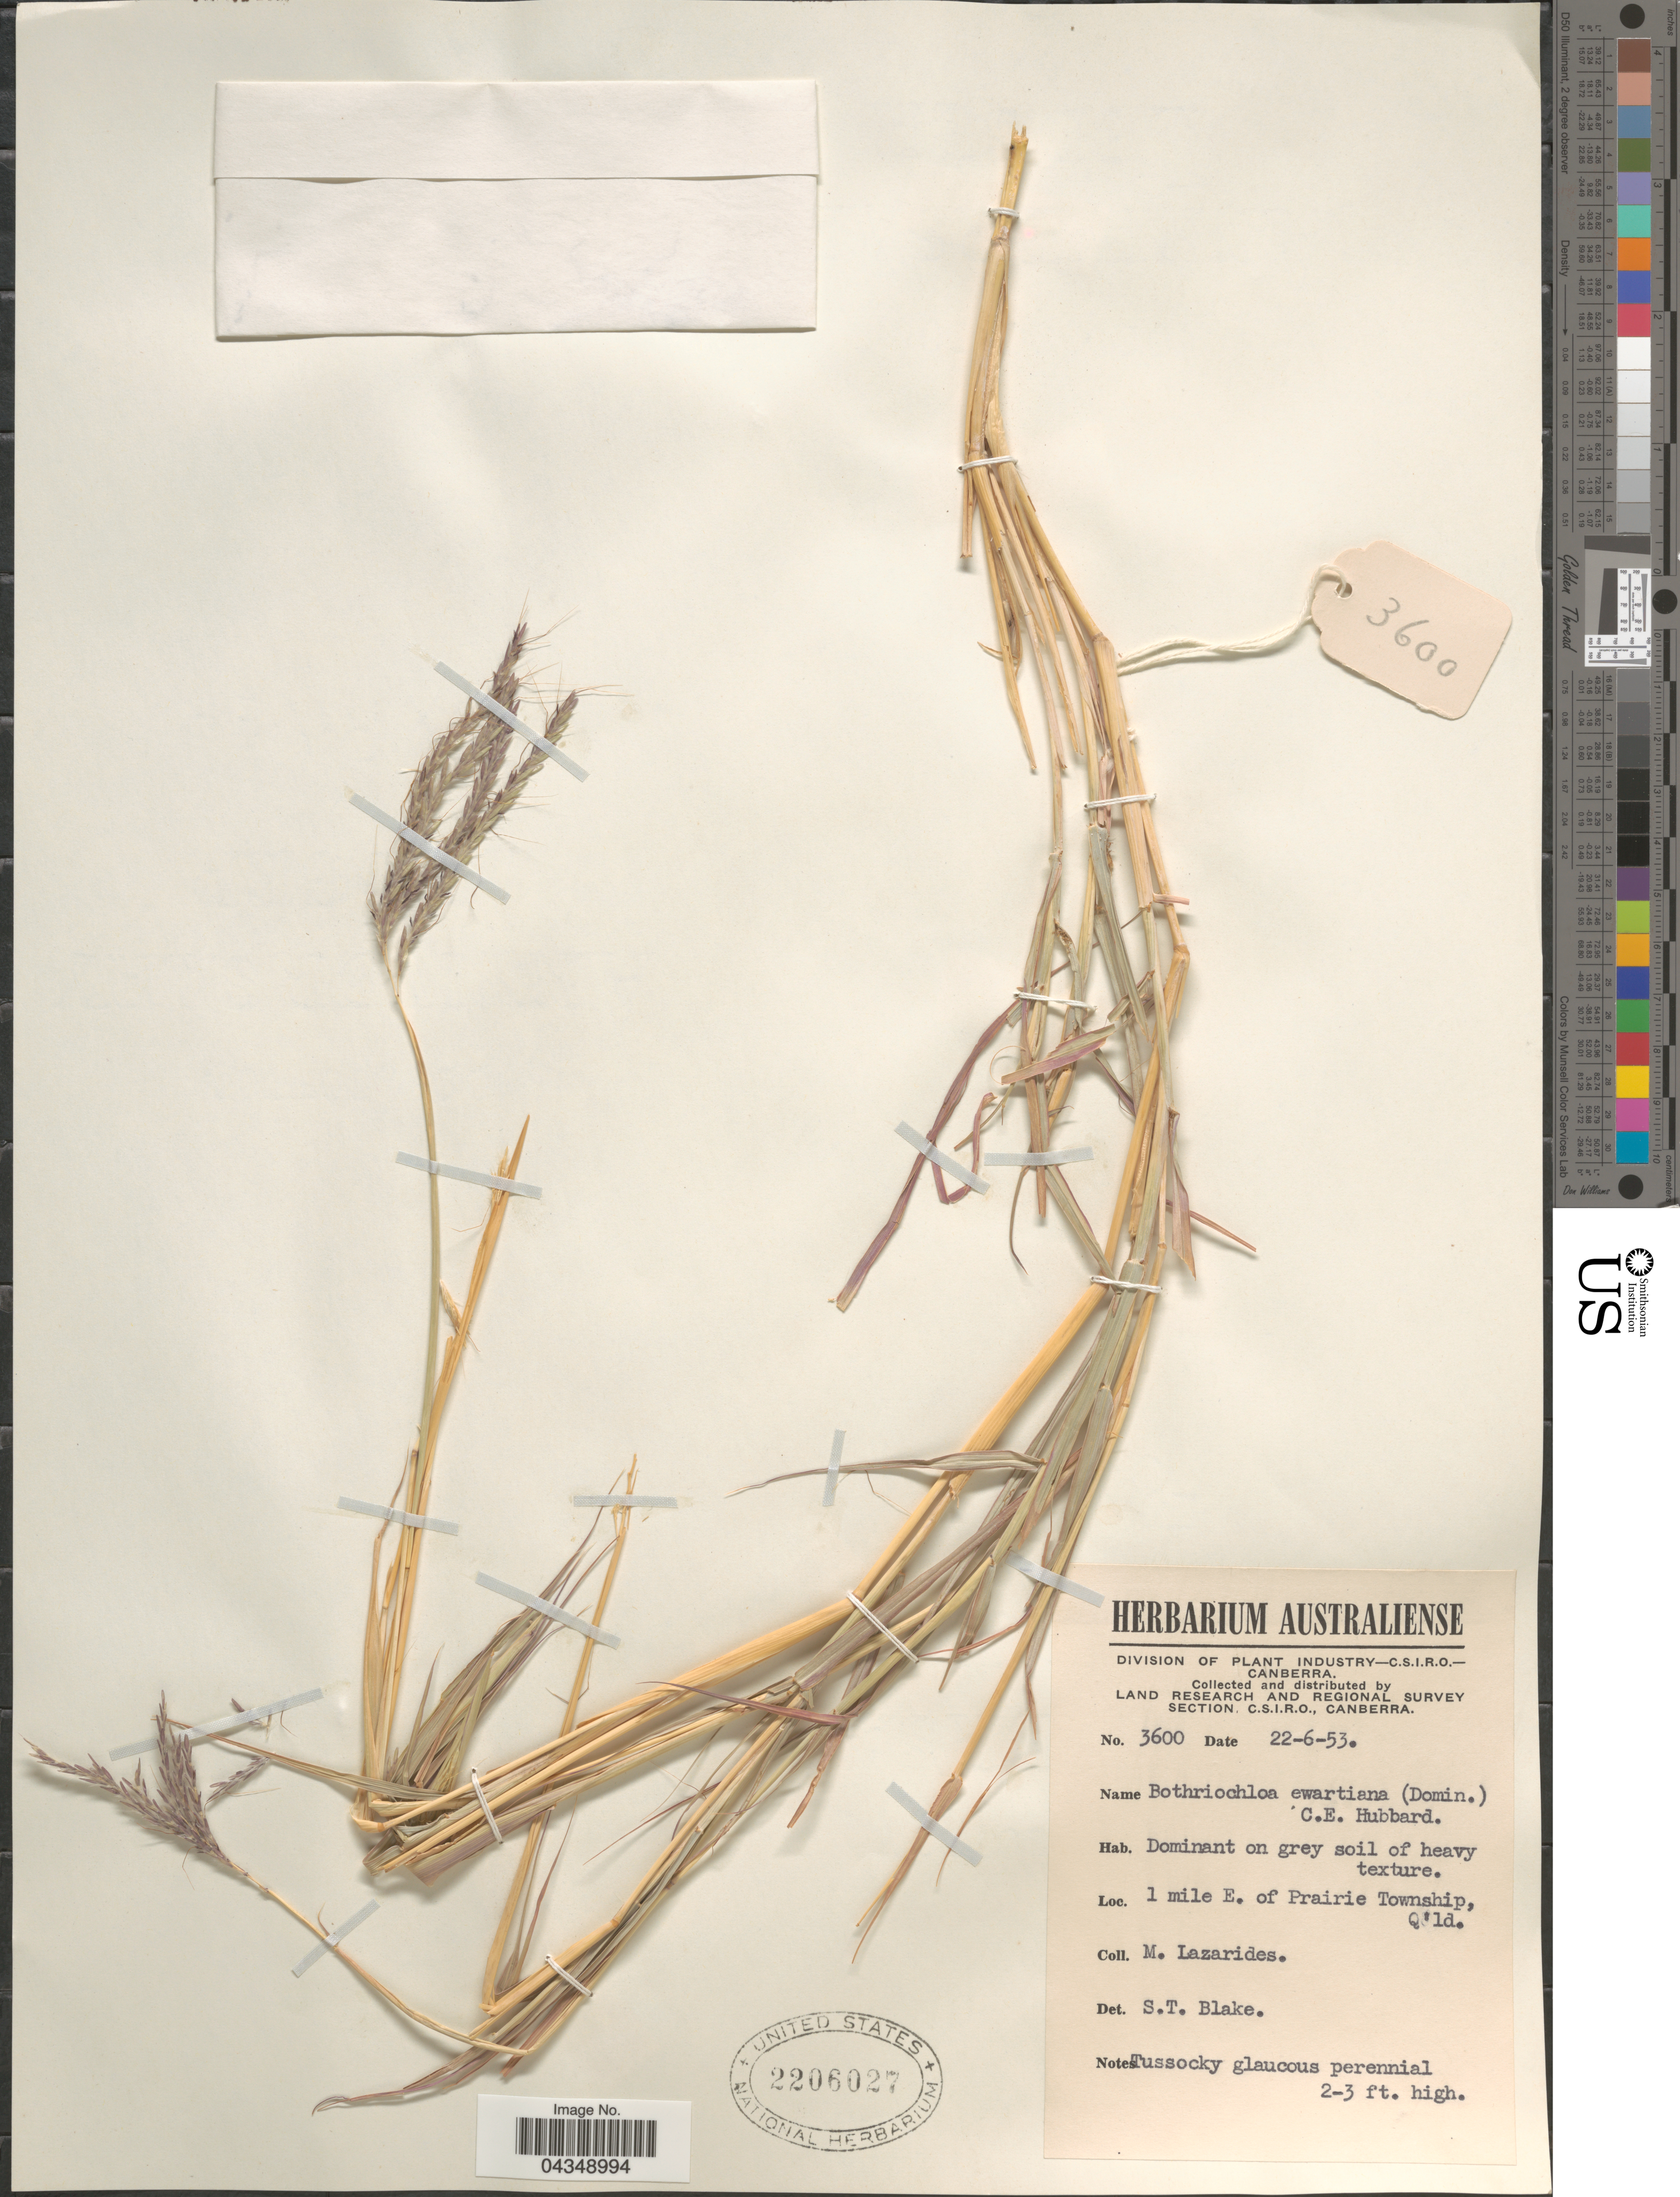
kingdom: Plantae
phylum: Tracheophyta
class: Liliopsida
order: Poales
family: Poaceae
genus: Bothriochloa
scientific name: Bothriochloa ewartiana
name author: (Domin) C. E. Hubb.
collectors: M. Lazarides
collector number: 3600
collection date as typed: Transcribed d/m/y: 22/6/53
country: Australia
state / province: Queensland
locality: Land Research and Regional Survey Section. 1 mile E. of Prairie Township, Q'ld.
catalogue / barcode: US 2206027